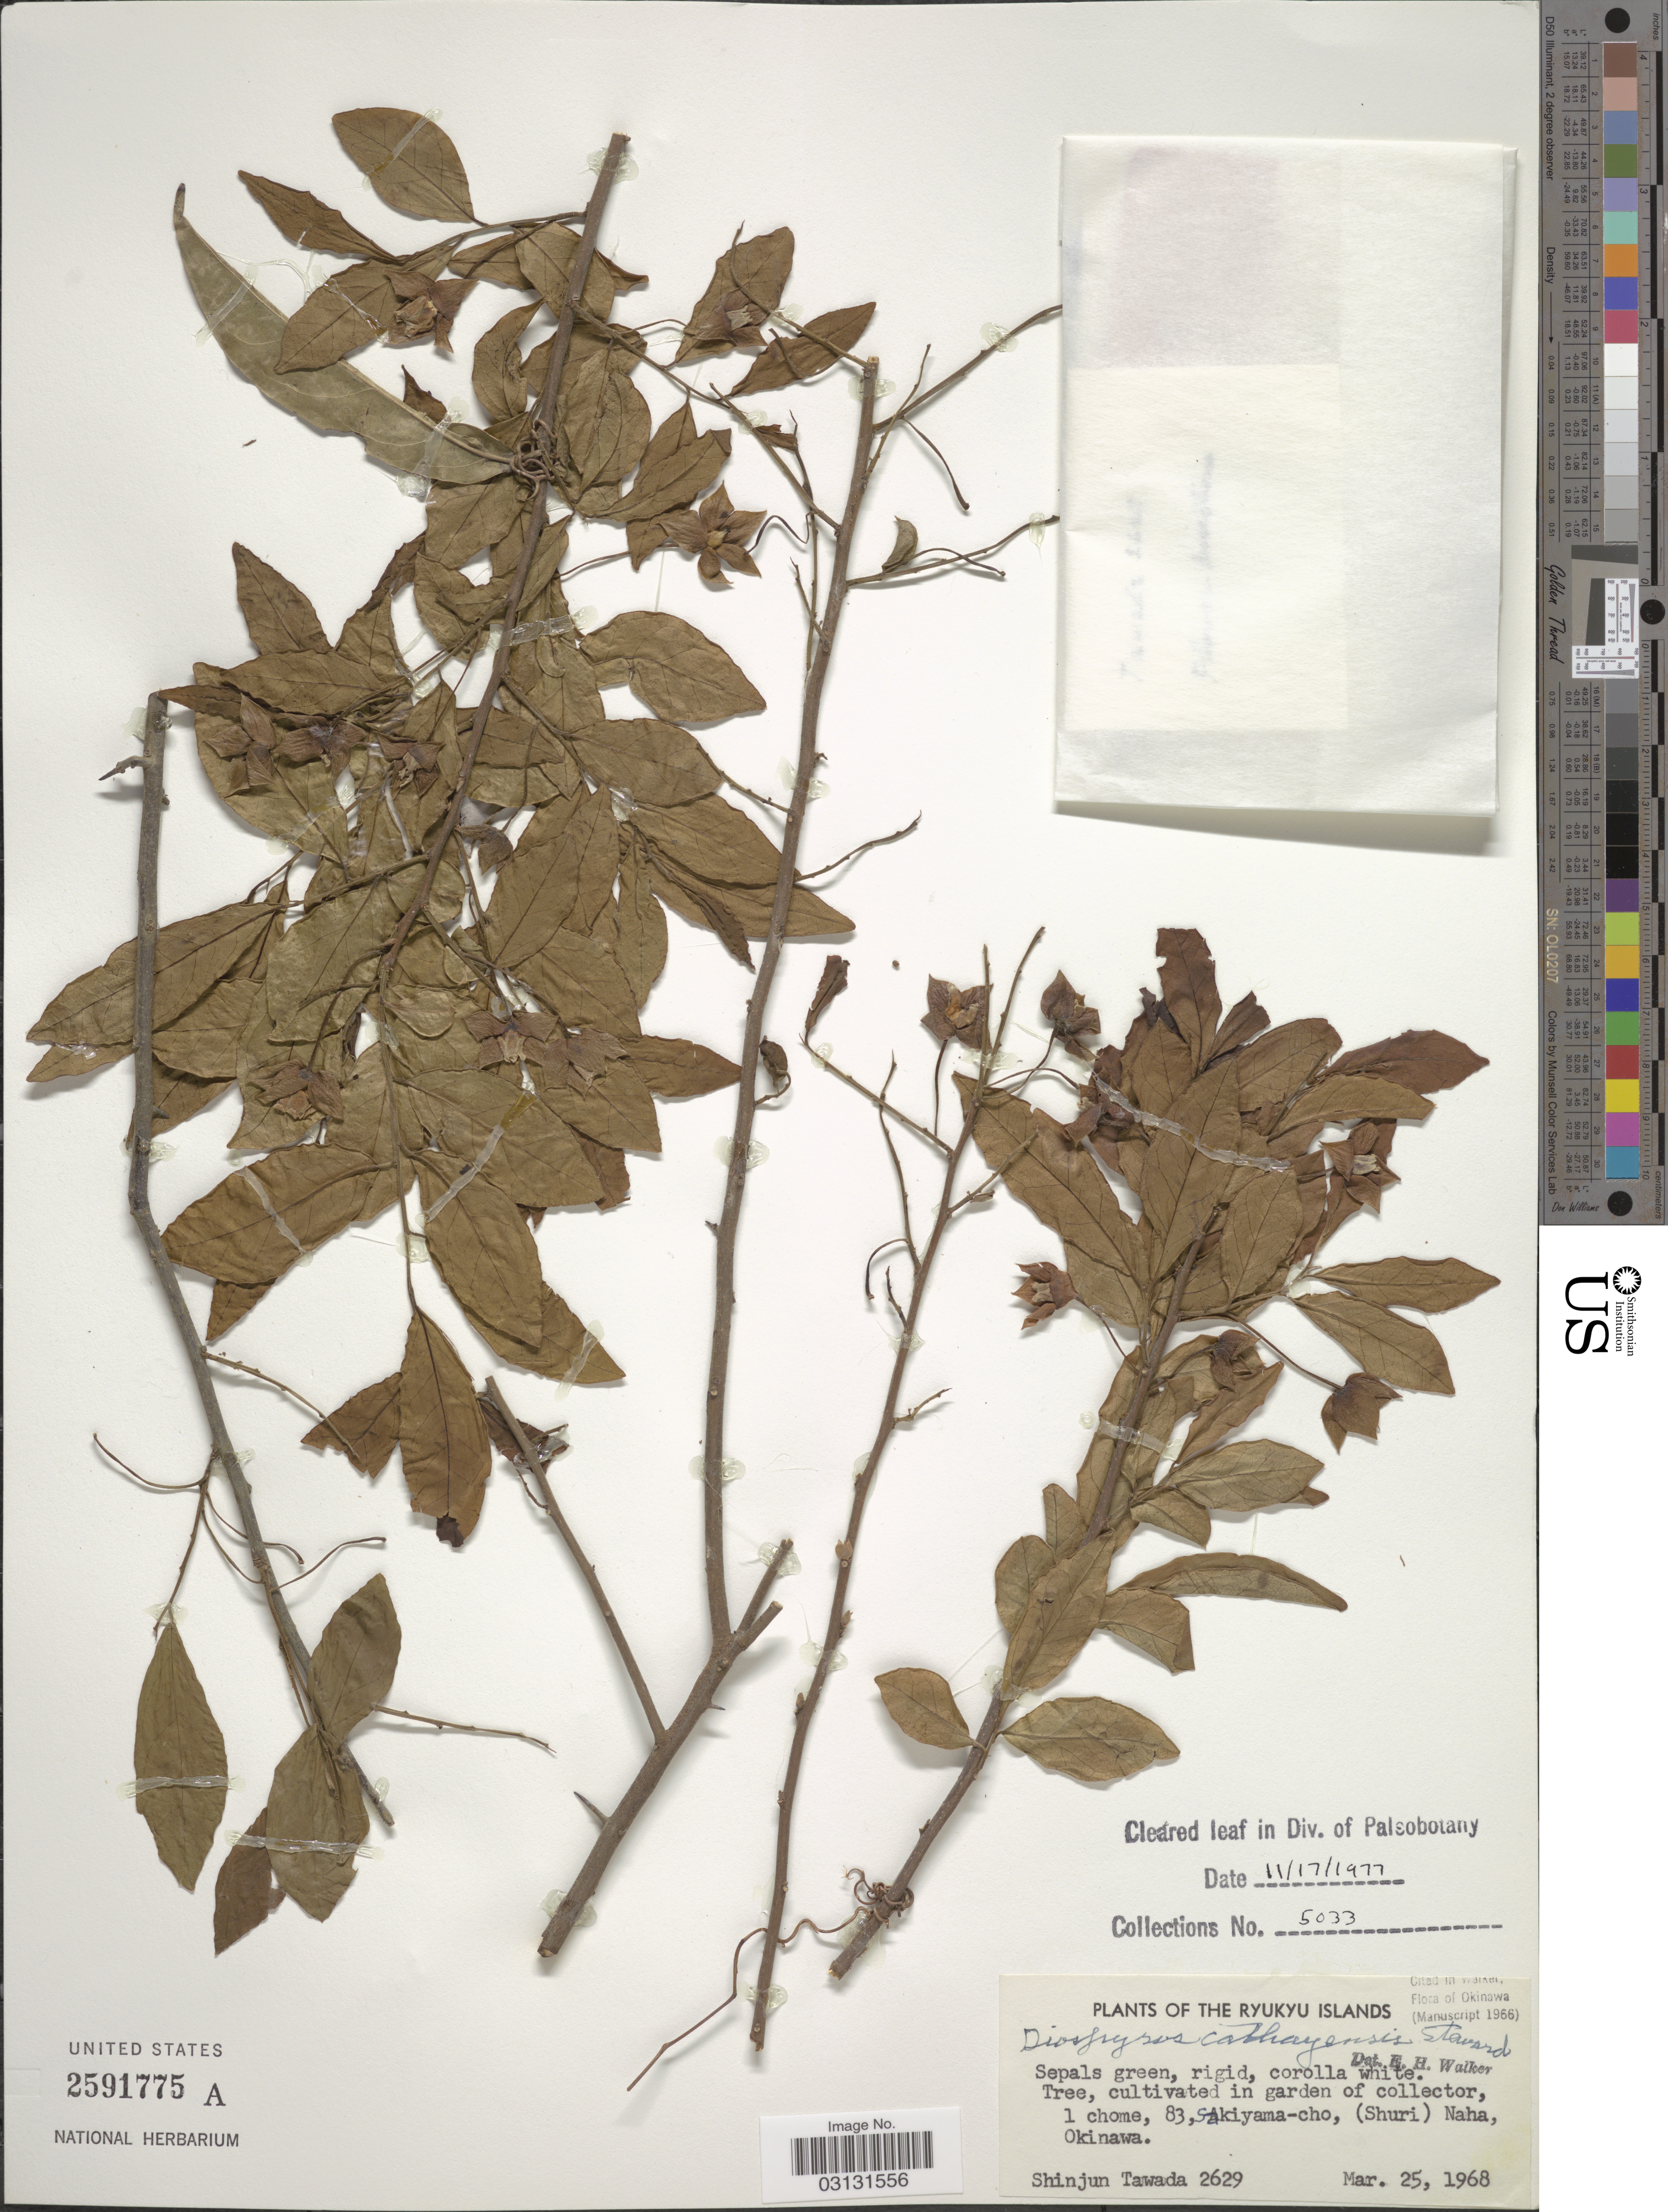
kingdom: Plantae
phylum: Tracheophyta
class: Magnoliopsida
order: Ericales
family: Ebenaceae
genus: Diospyros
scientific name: Diospyros cathayensis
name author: Steward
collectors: S. Tawada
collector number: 2629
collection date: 1968-03-25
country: Japan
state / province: Okinawa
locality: The Ryukyu Islands, cultivated in garden of collector, 1 chome, 83, Sakiyama-cho, (Shuri) Naha.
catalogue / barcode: US 2591775A